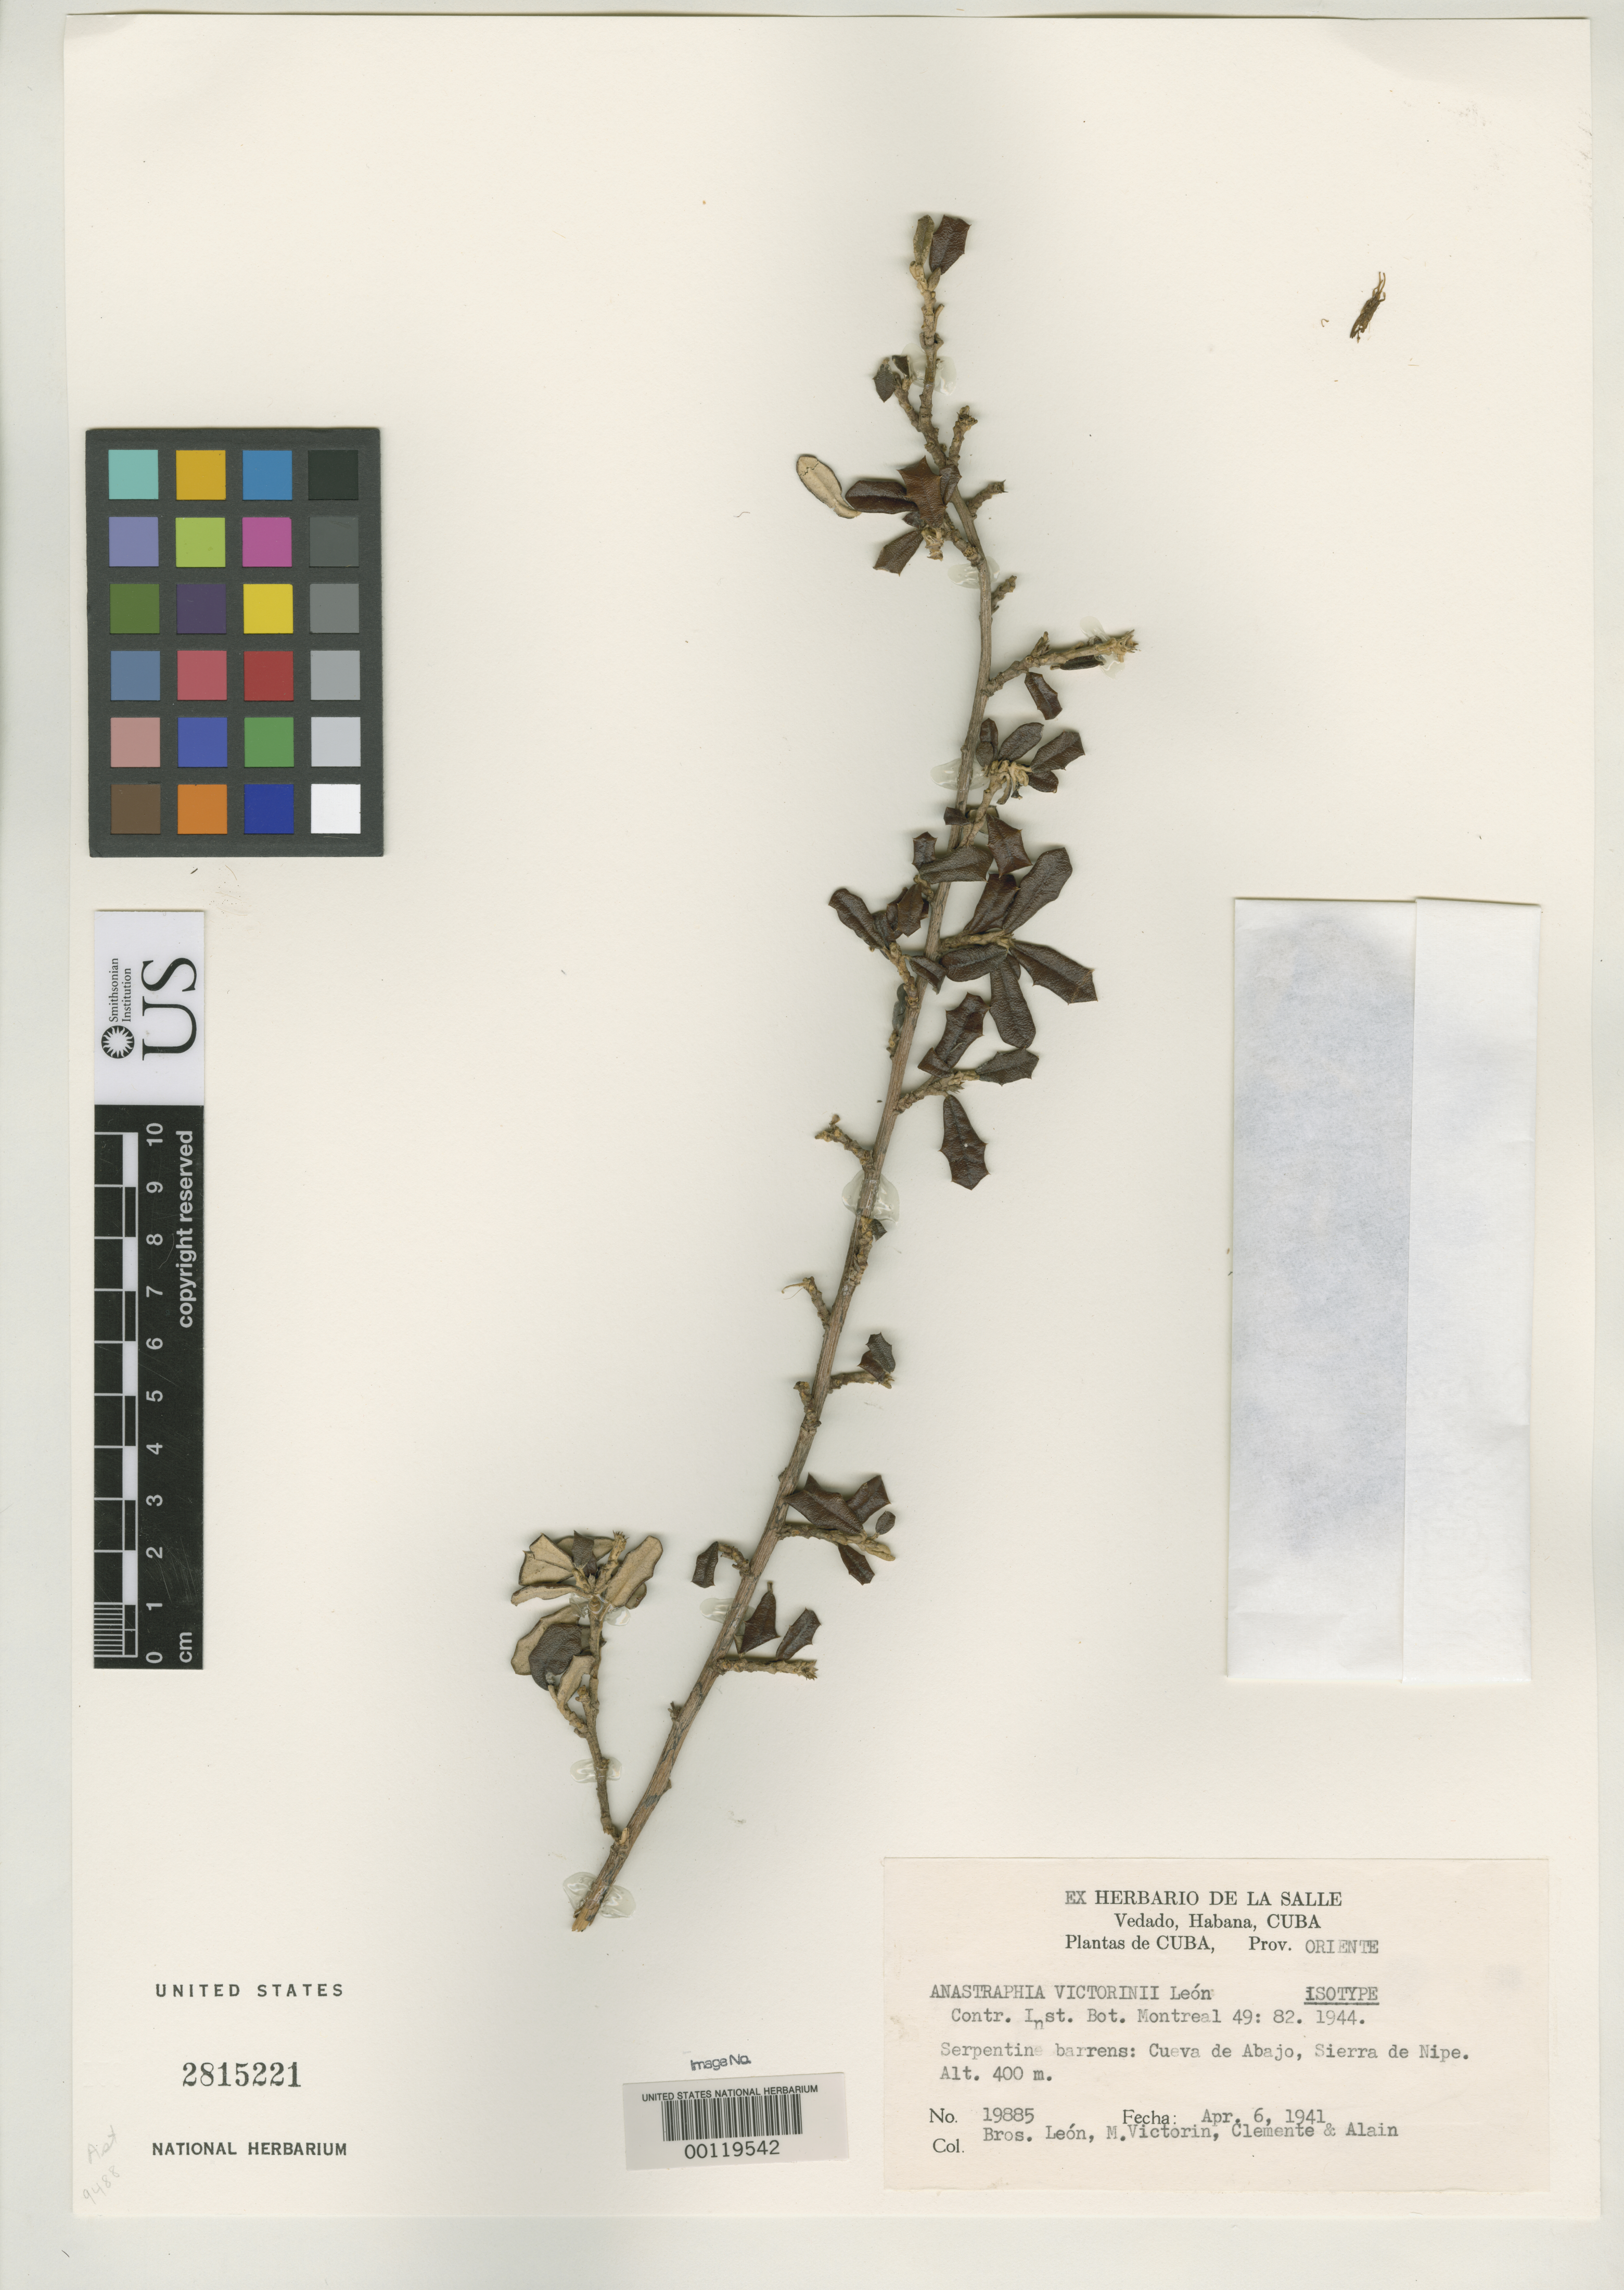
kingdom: Plantae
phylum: Tracheophyta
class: Magnoliopsida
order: Asterales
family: Asteraceae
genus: Anastraphia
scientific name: Anastraphia victorinii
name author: León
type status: Isotype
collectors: Bro. León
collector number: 19885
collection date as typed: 06 Apr 1941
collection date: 1941-04-06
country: Cuba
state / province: Oriente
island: Greater Antilles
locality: Cueva de abajo, Sierra de Nipe.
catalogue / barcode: US 2815221